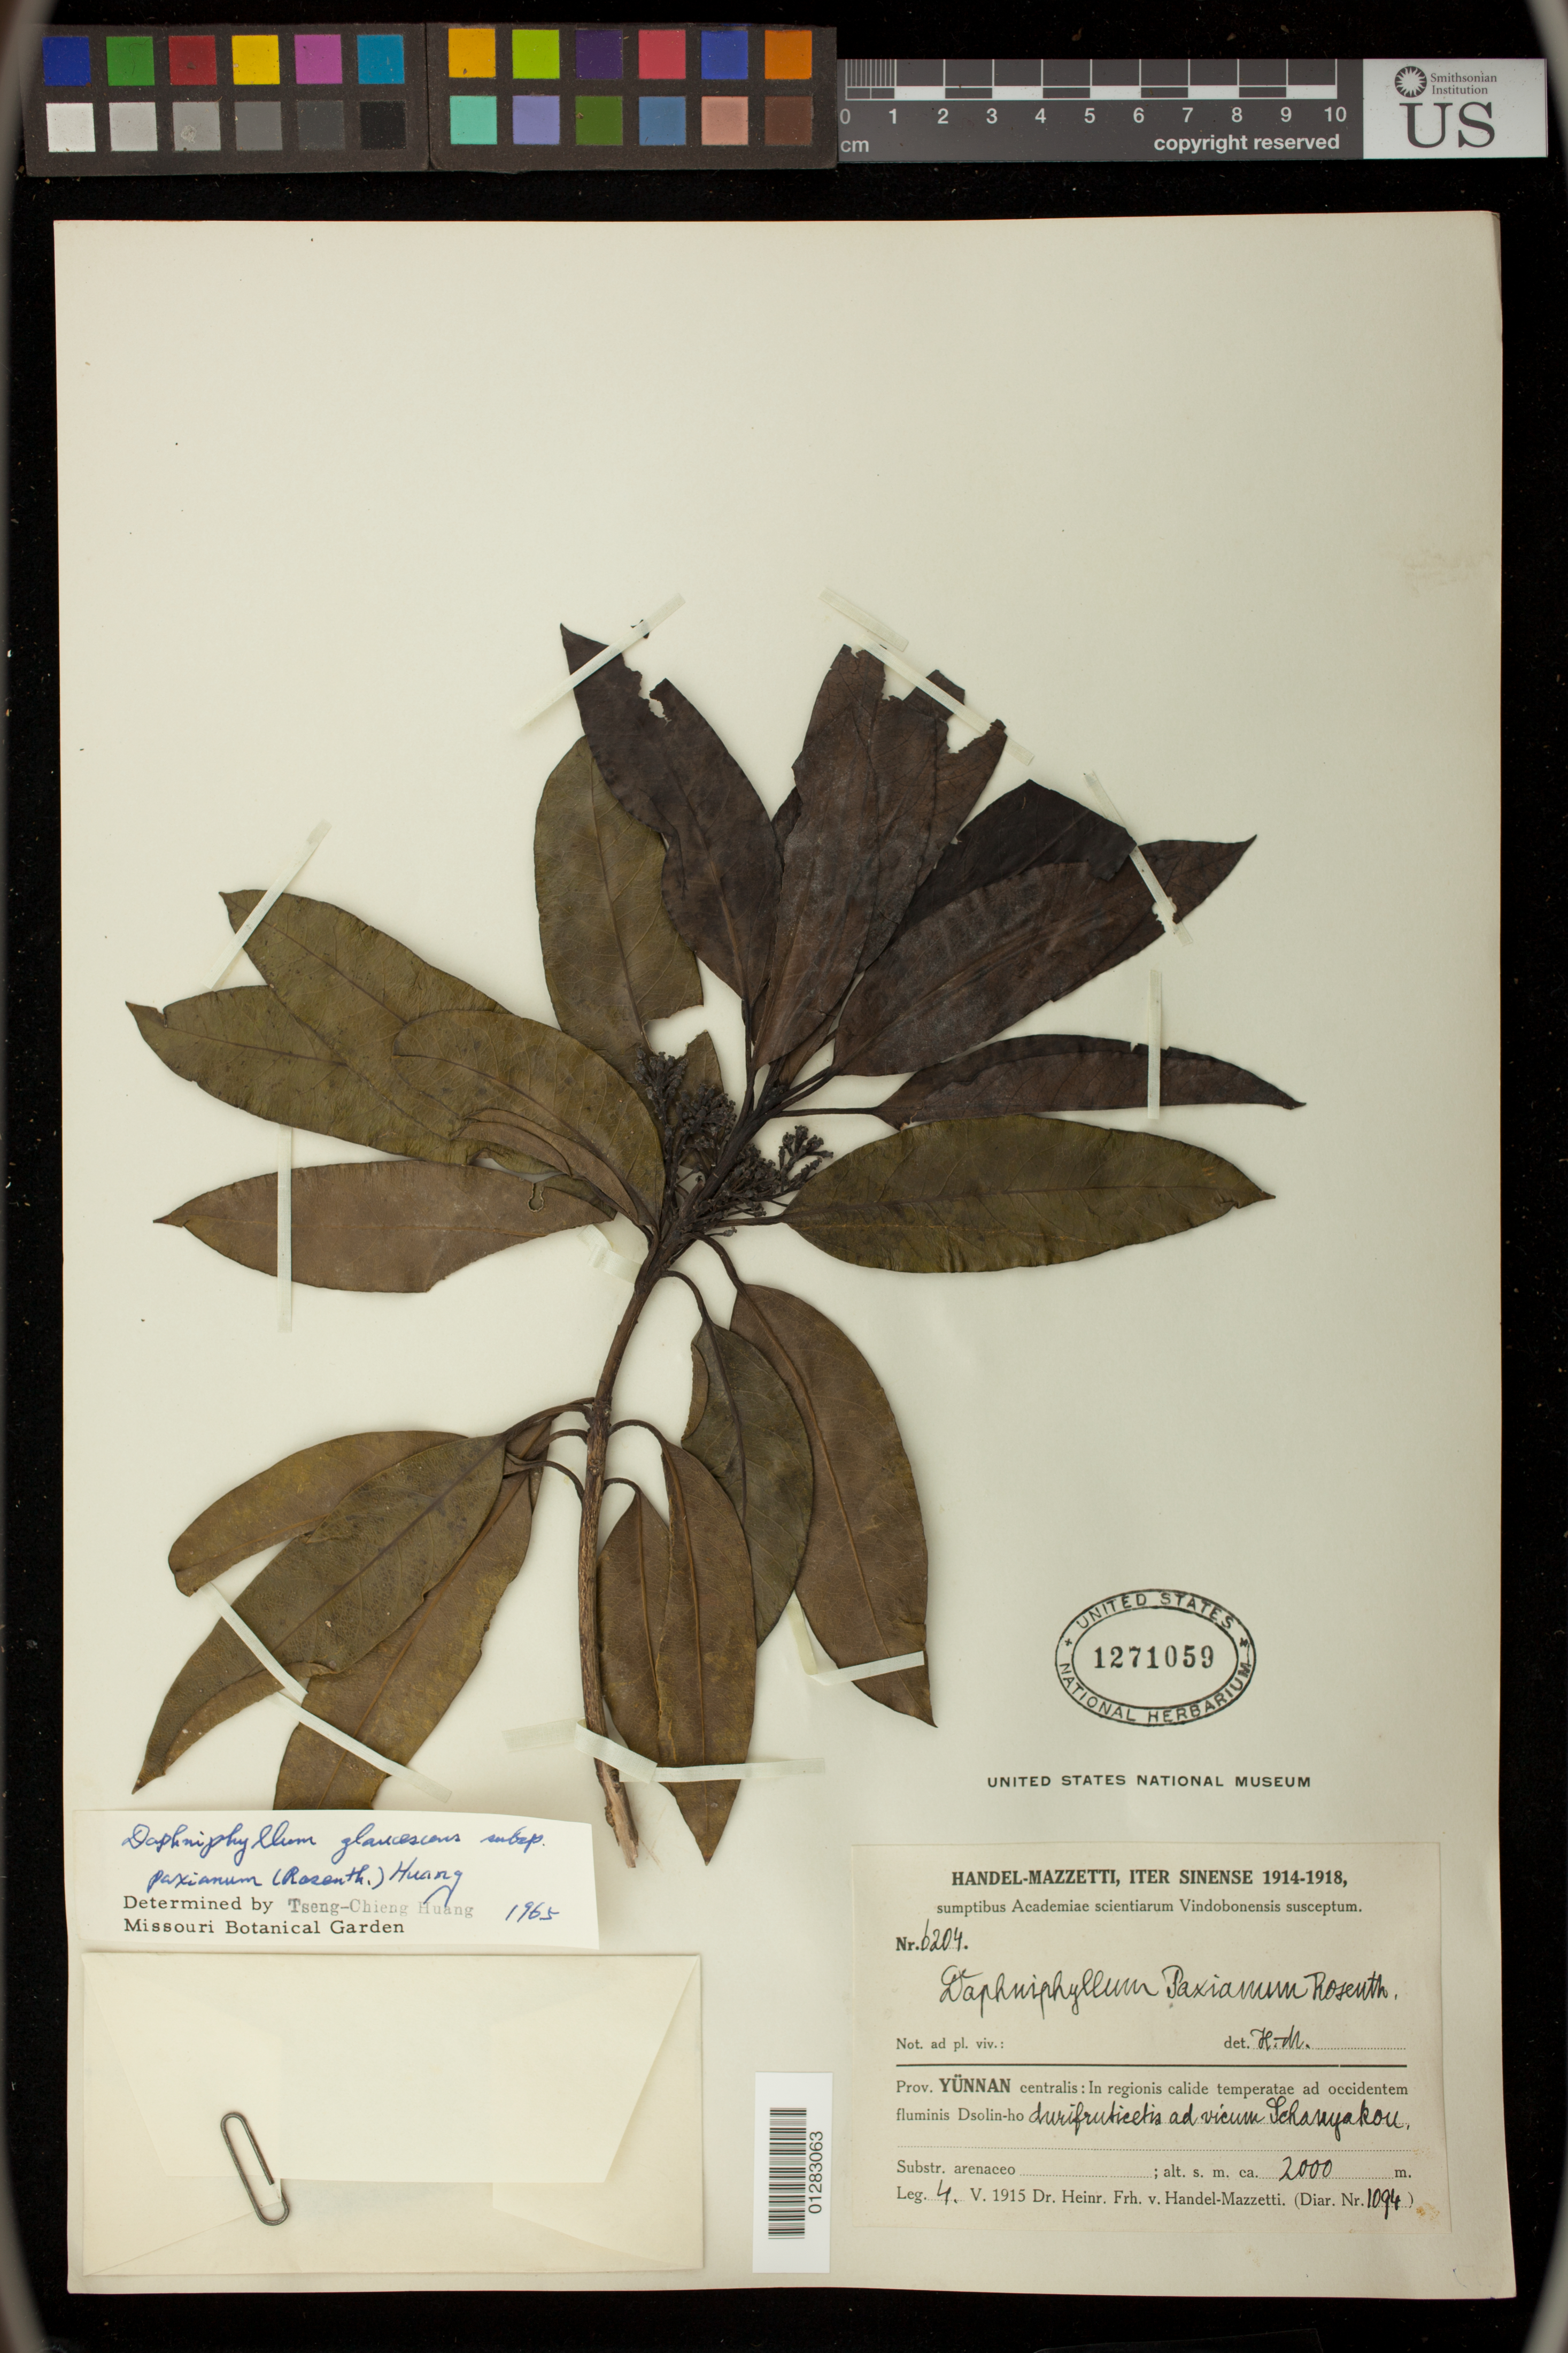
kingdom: Plantae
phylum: Tracheophyta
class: Magnoliopsida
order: Saxifragales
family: Daphniphyllaceae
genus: Daphniphyllum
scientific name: Daphniphyllum glaucescens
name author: Blume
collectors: H. Handel-Mazzetti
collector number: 1094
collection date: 1915-05-04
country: China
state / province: Yunnan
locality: Yunnan centralis: In regionis calide temperatae ad occidentum fluminis Dsolin-ho durifruticetis ad vicum Schanyakou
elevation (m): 610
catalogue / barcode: US 1271059